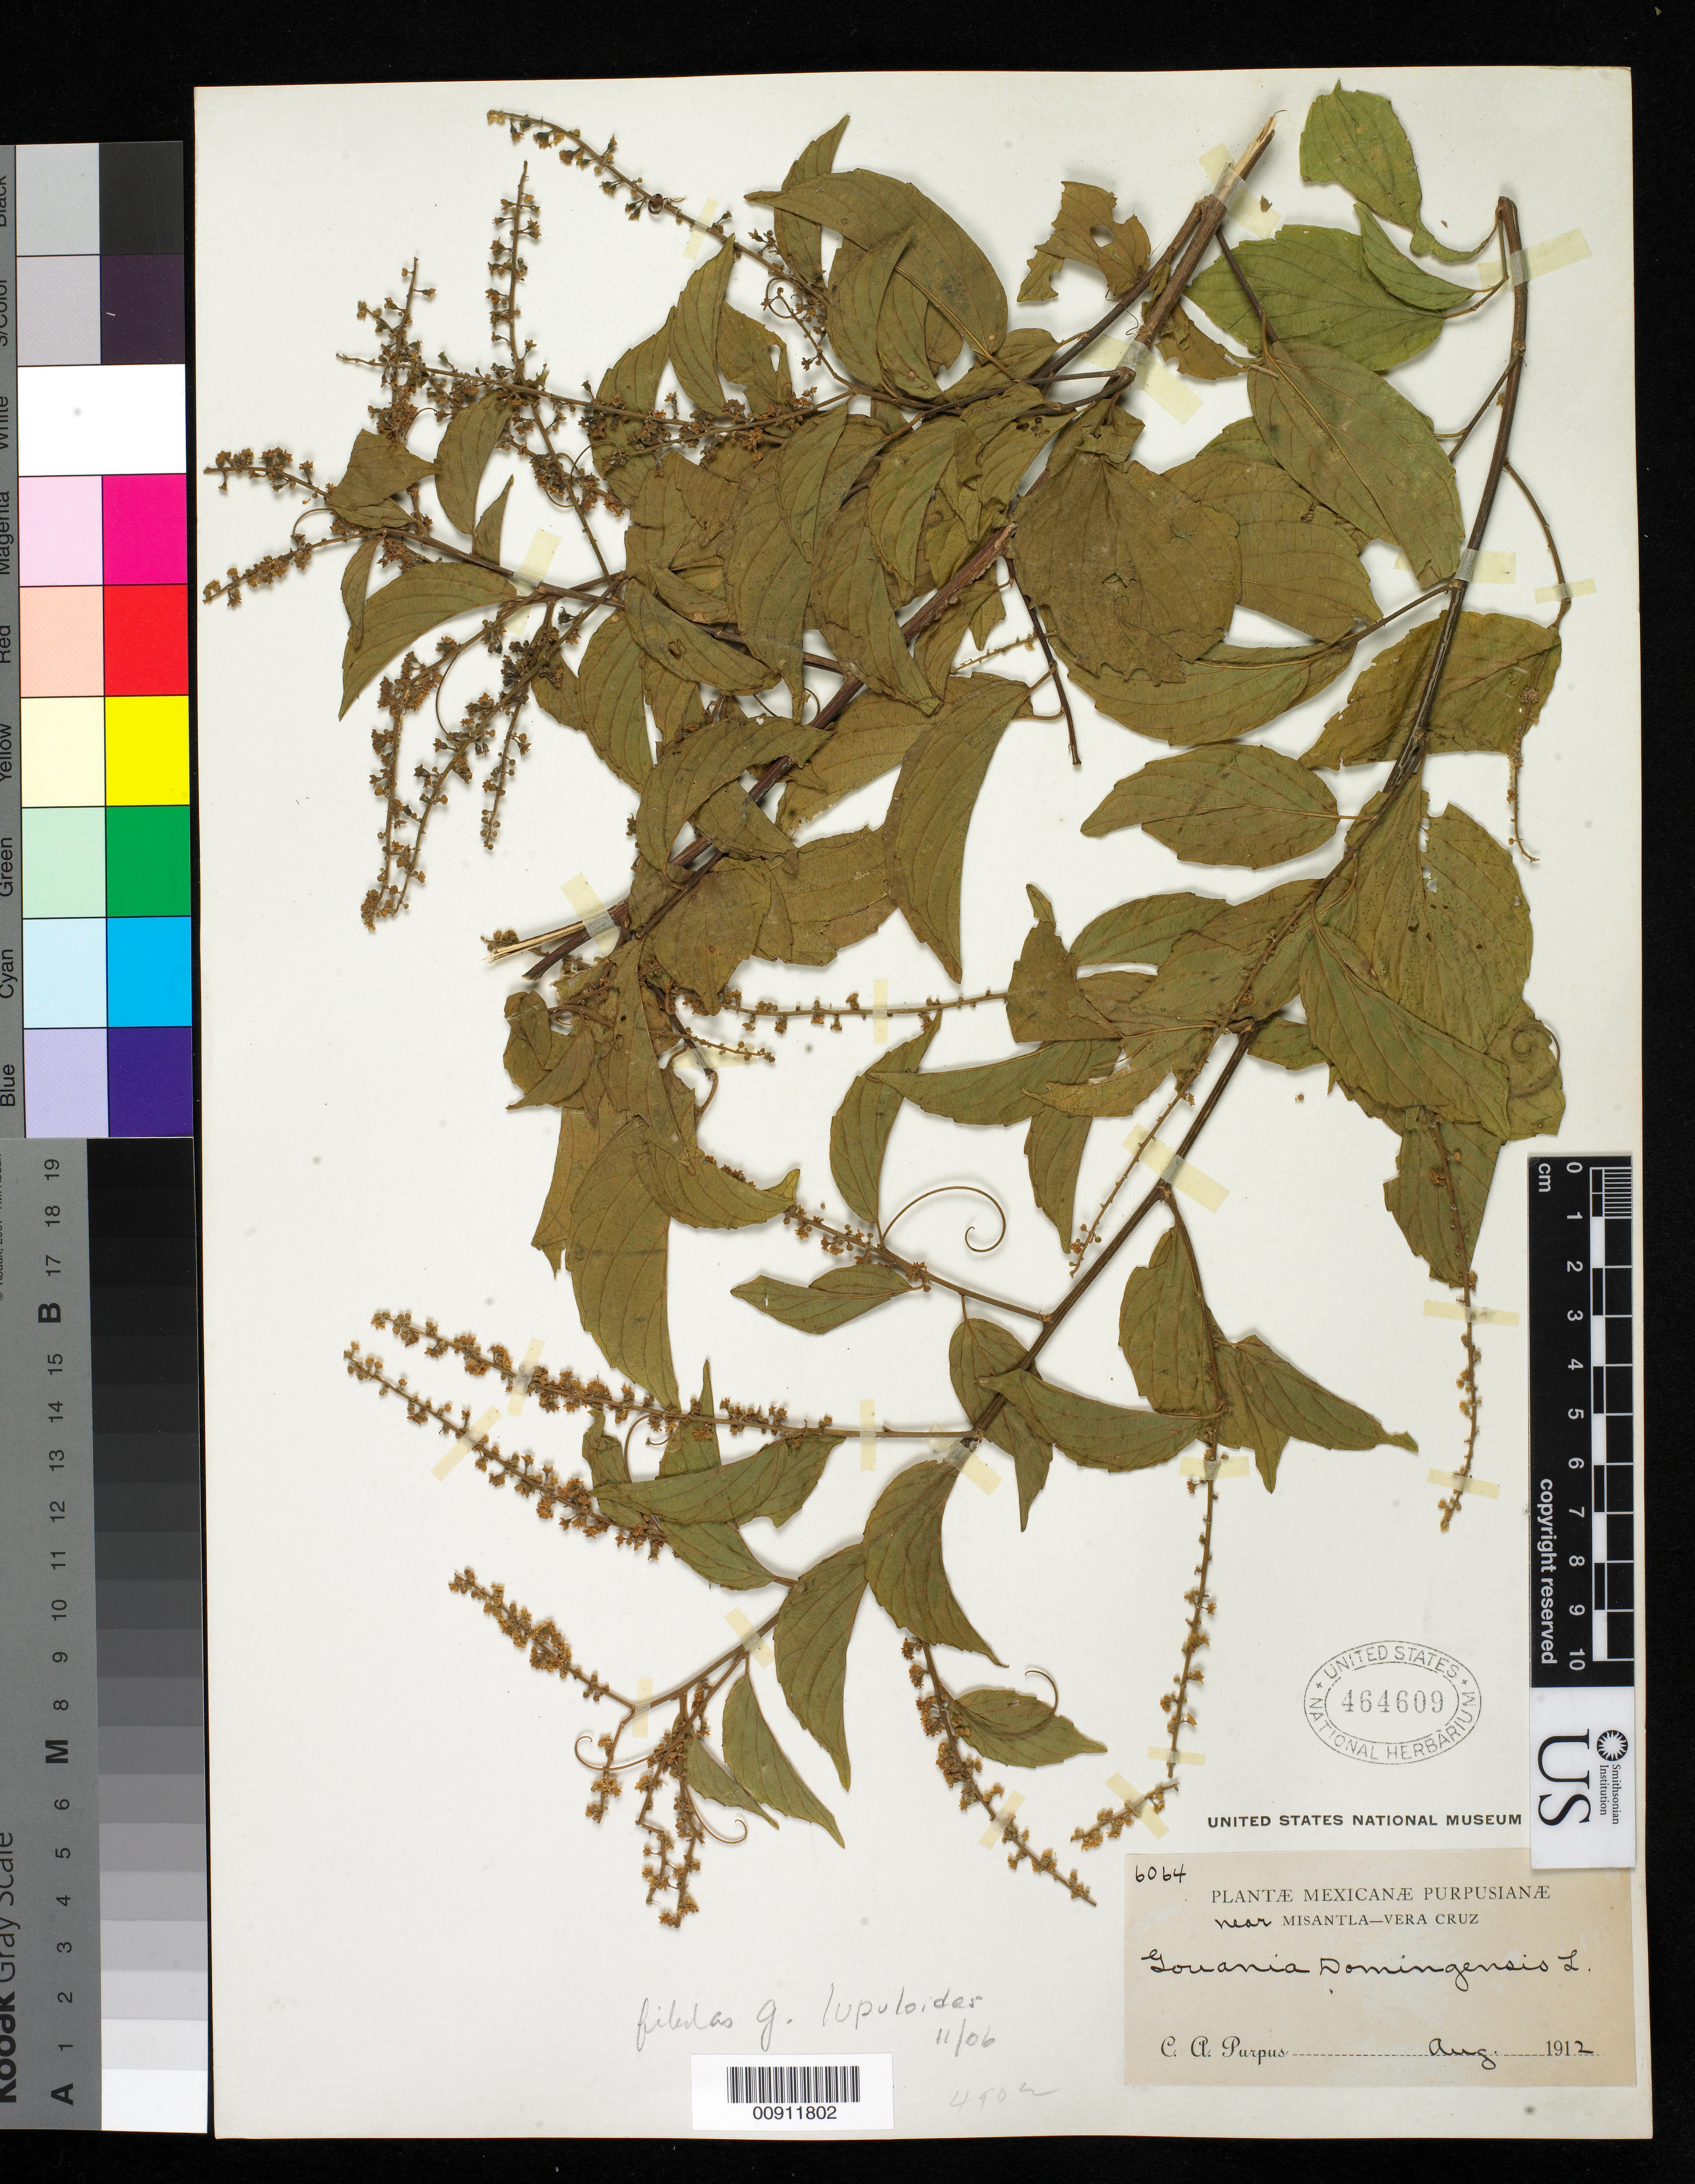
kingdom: Plantae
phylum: Tracheophyta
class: Magnoliopsida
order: Rosales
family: Rhamnaceae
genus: Gouania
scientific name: Gouania lupuloides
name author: (L.) Urb.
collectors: C. A. Purpus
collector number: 6064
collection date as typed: Aug 1912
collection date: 1912-08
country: Mexico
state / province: Veracruz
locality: Near Misantla, Veracruz.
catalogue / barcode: US 464609